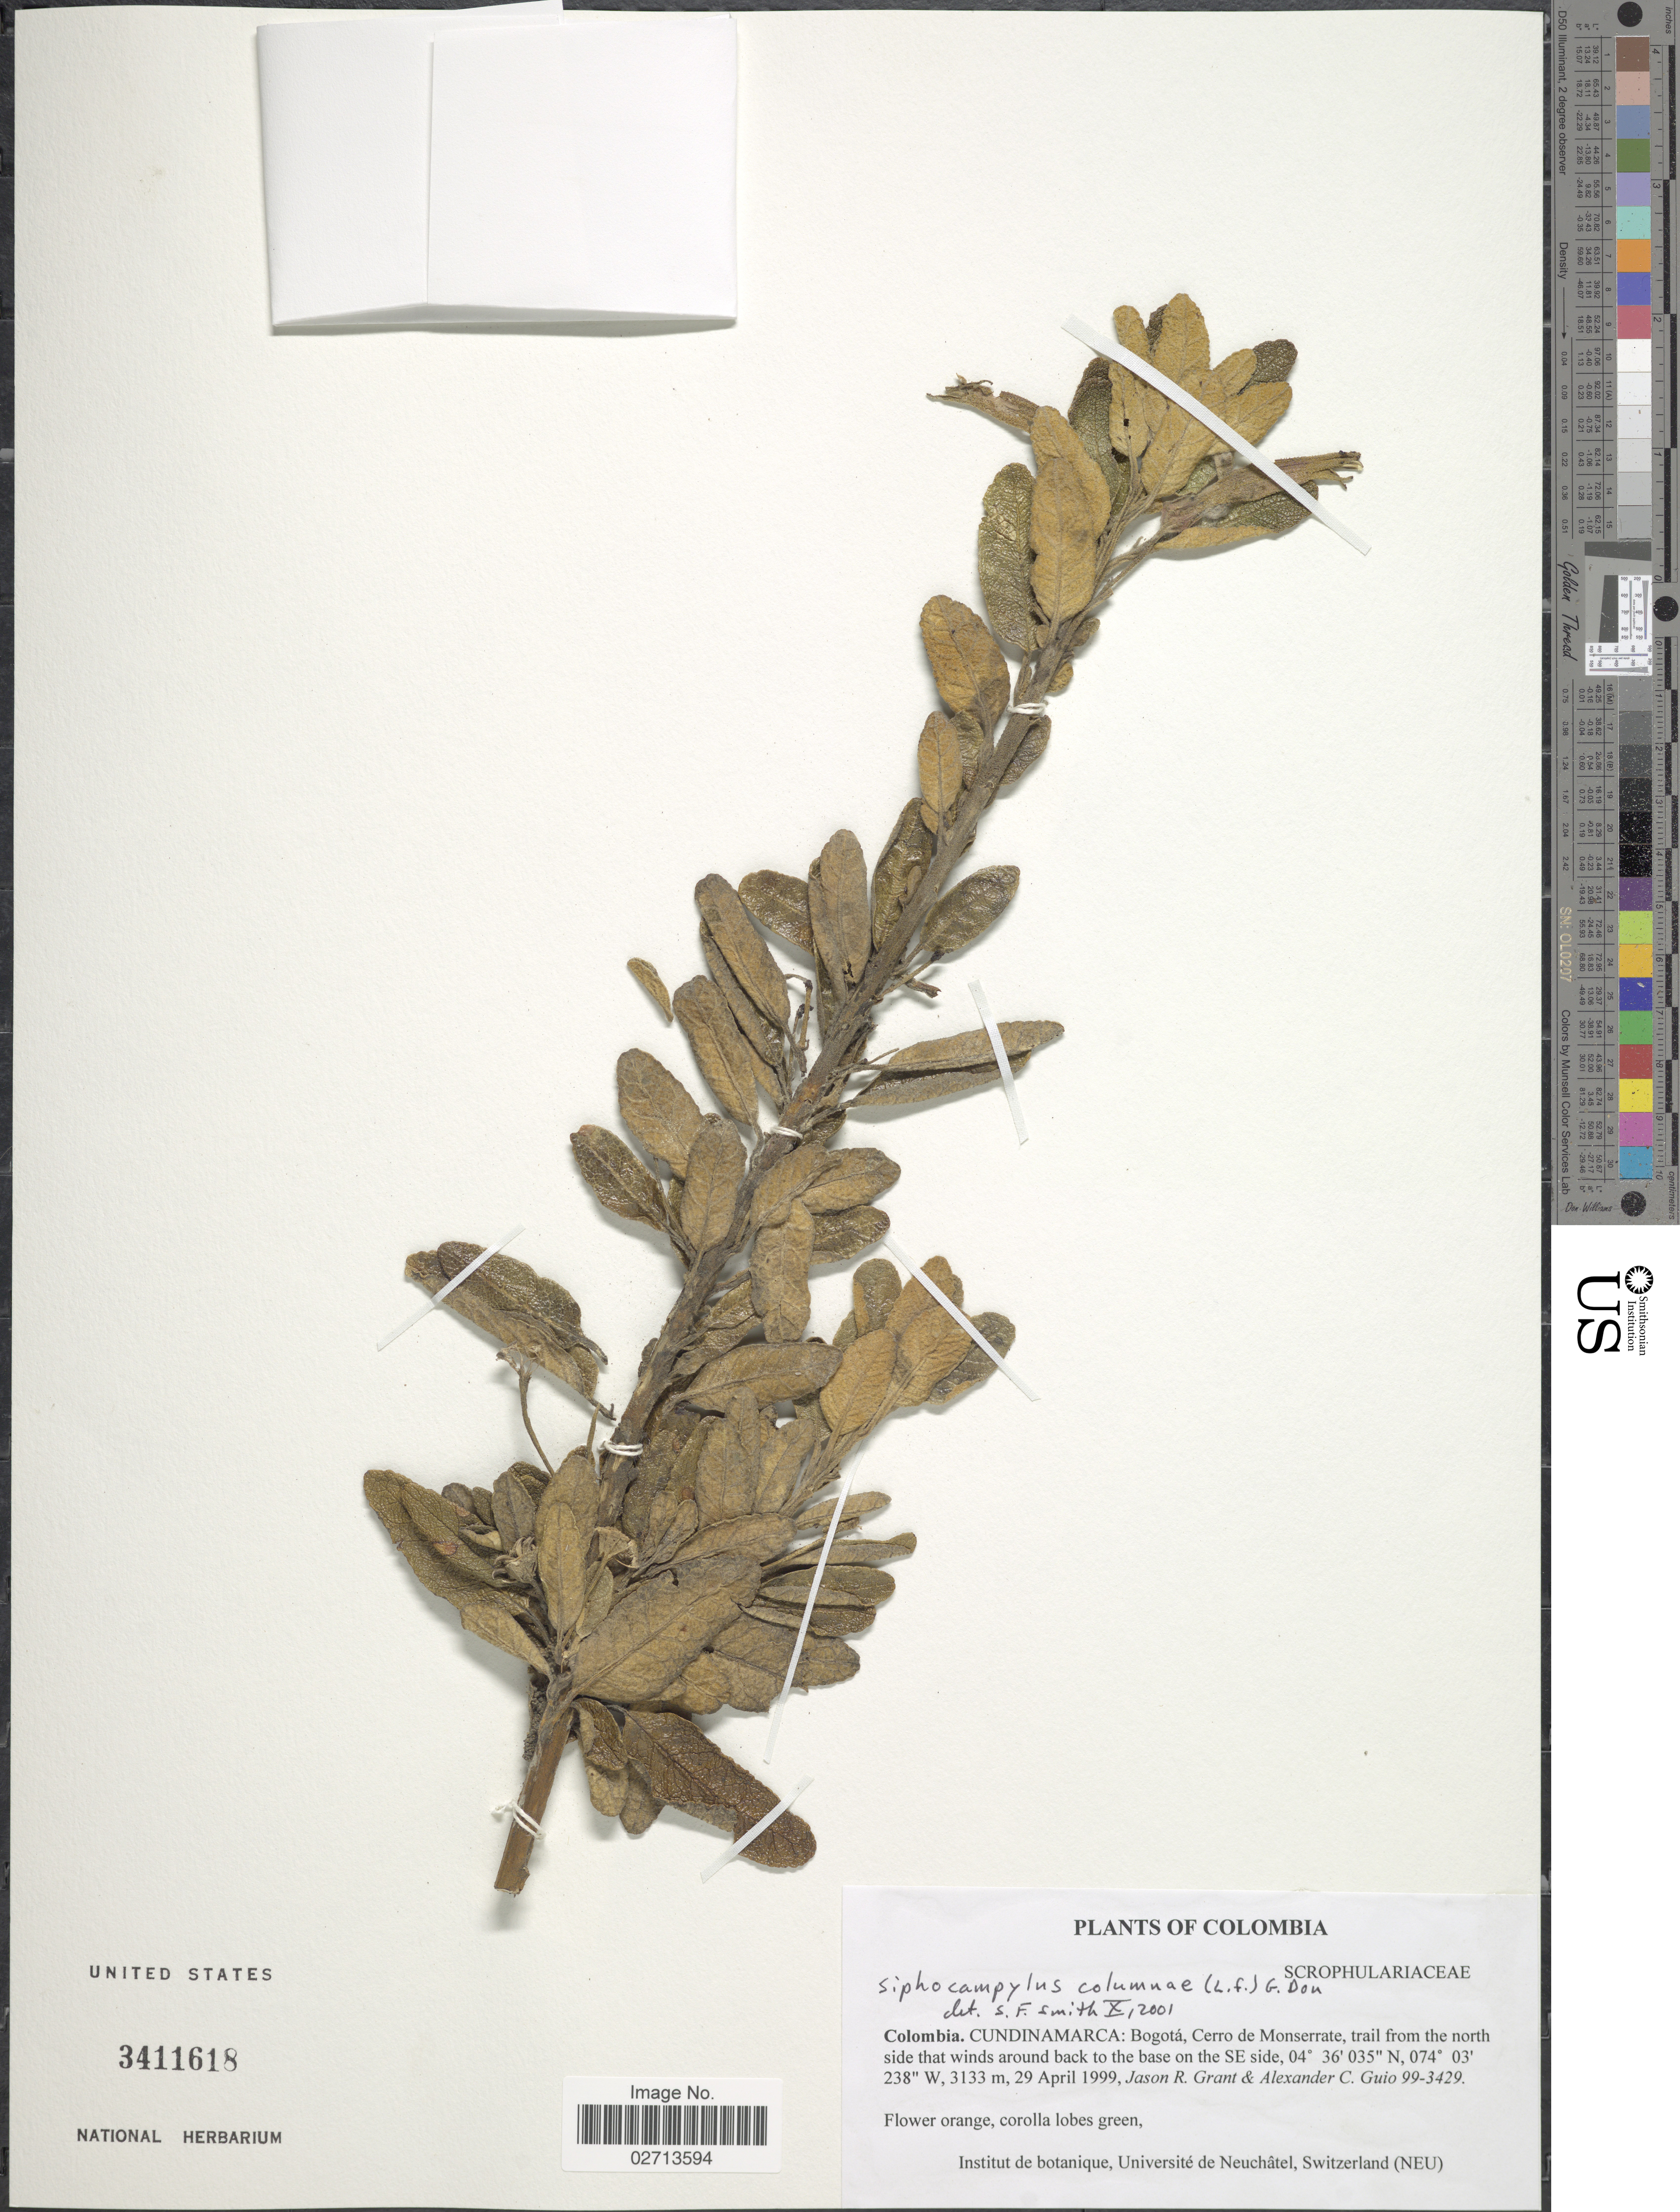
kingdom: Plantae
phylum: Tracheophyta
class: Magnoliopsida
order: Asterales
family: Campanulaceae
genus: Siphocampylus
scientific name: Siphocampylus columnae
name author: (L. f.) G. Don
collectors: J. R. Grant & A. Guio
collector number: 99-3429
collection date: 1999-04-29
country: Colombia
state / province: Cundinamarca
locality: Bogota, Cerro de Monserrate, trail from the north side that winds around back to the base on the SE side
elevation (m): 3133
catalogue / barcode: US 3411618